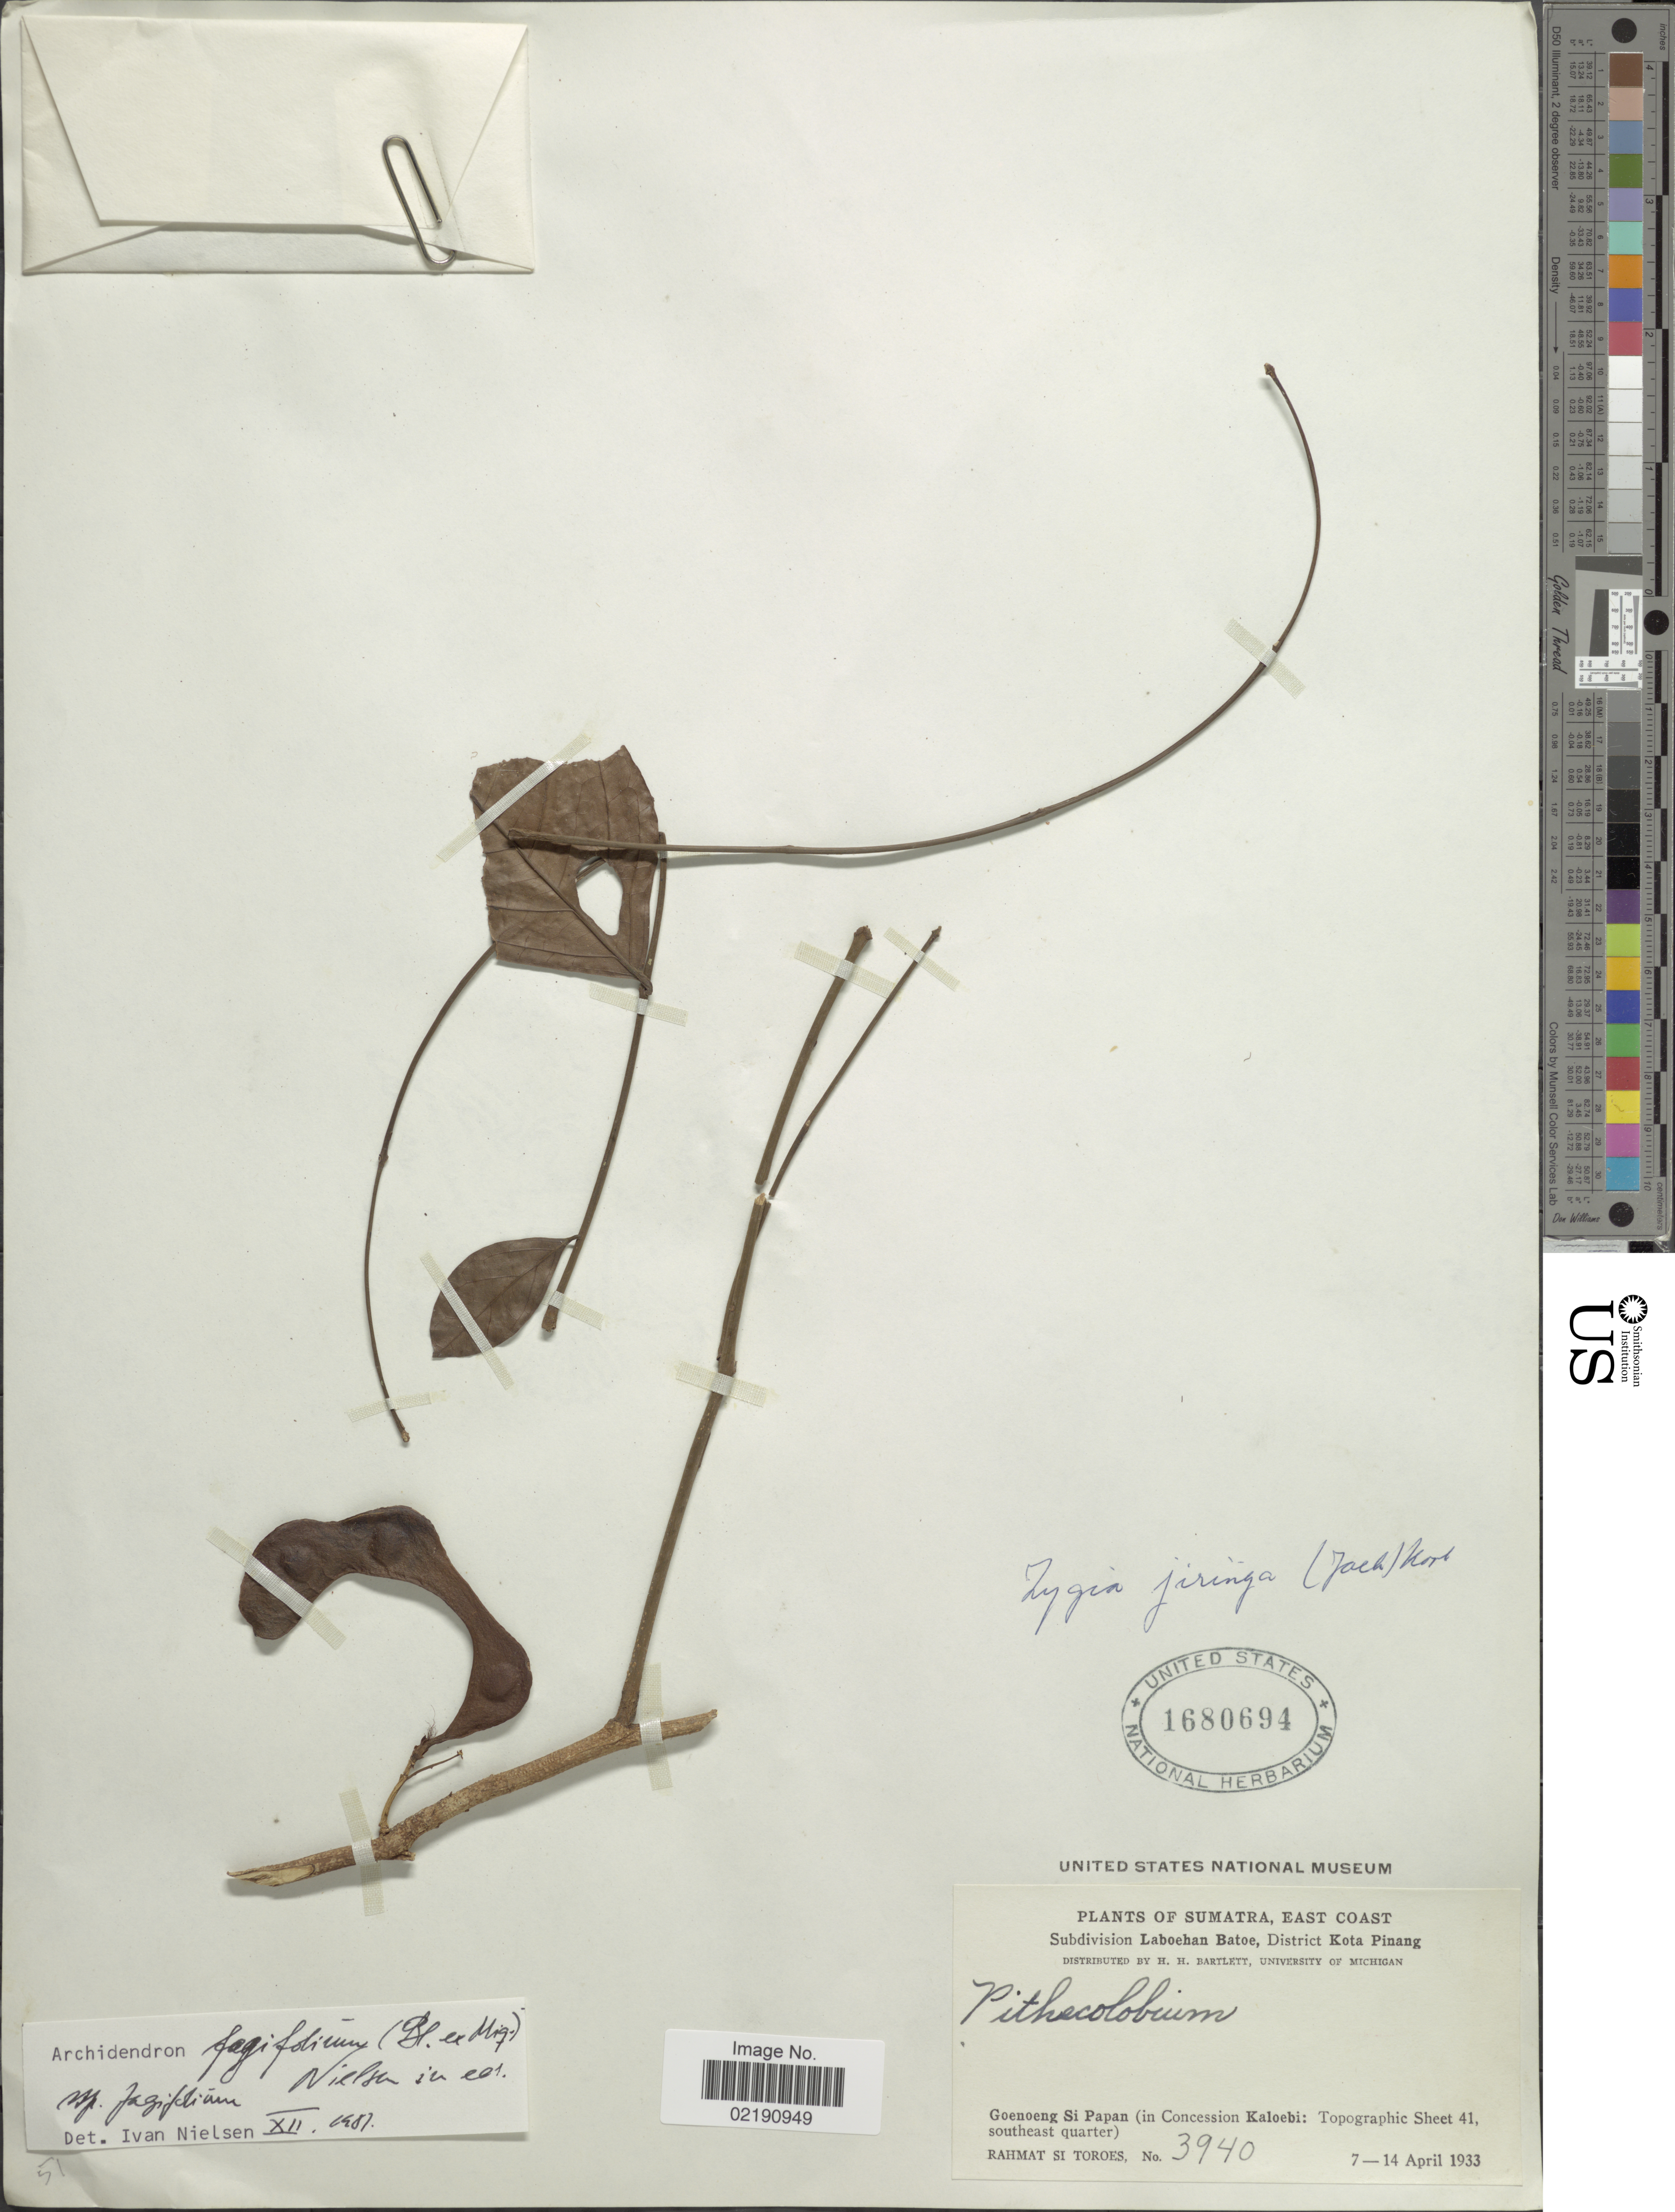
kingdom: Plantae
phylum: Tracheophyta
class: Magnoliopsida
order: Fabales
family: Fabaceae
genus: Archidendron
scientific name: Archidendron fagifolium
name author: Nielson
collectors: Rahmat Si Boeea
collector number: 3940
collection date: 1933-04-07/1933-04-14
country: Indonesia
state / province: Sumatra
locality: East Coast, Goenoeg Si Papan (in Concession Kaloebi: Topographic Sheet 41, southeast quarter), subdivision Loehan Batoem, District Kota Pinang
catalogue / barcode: US 1680694